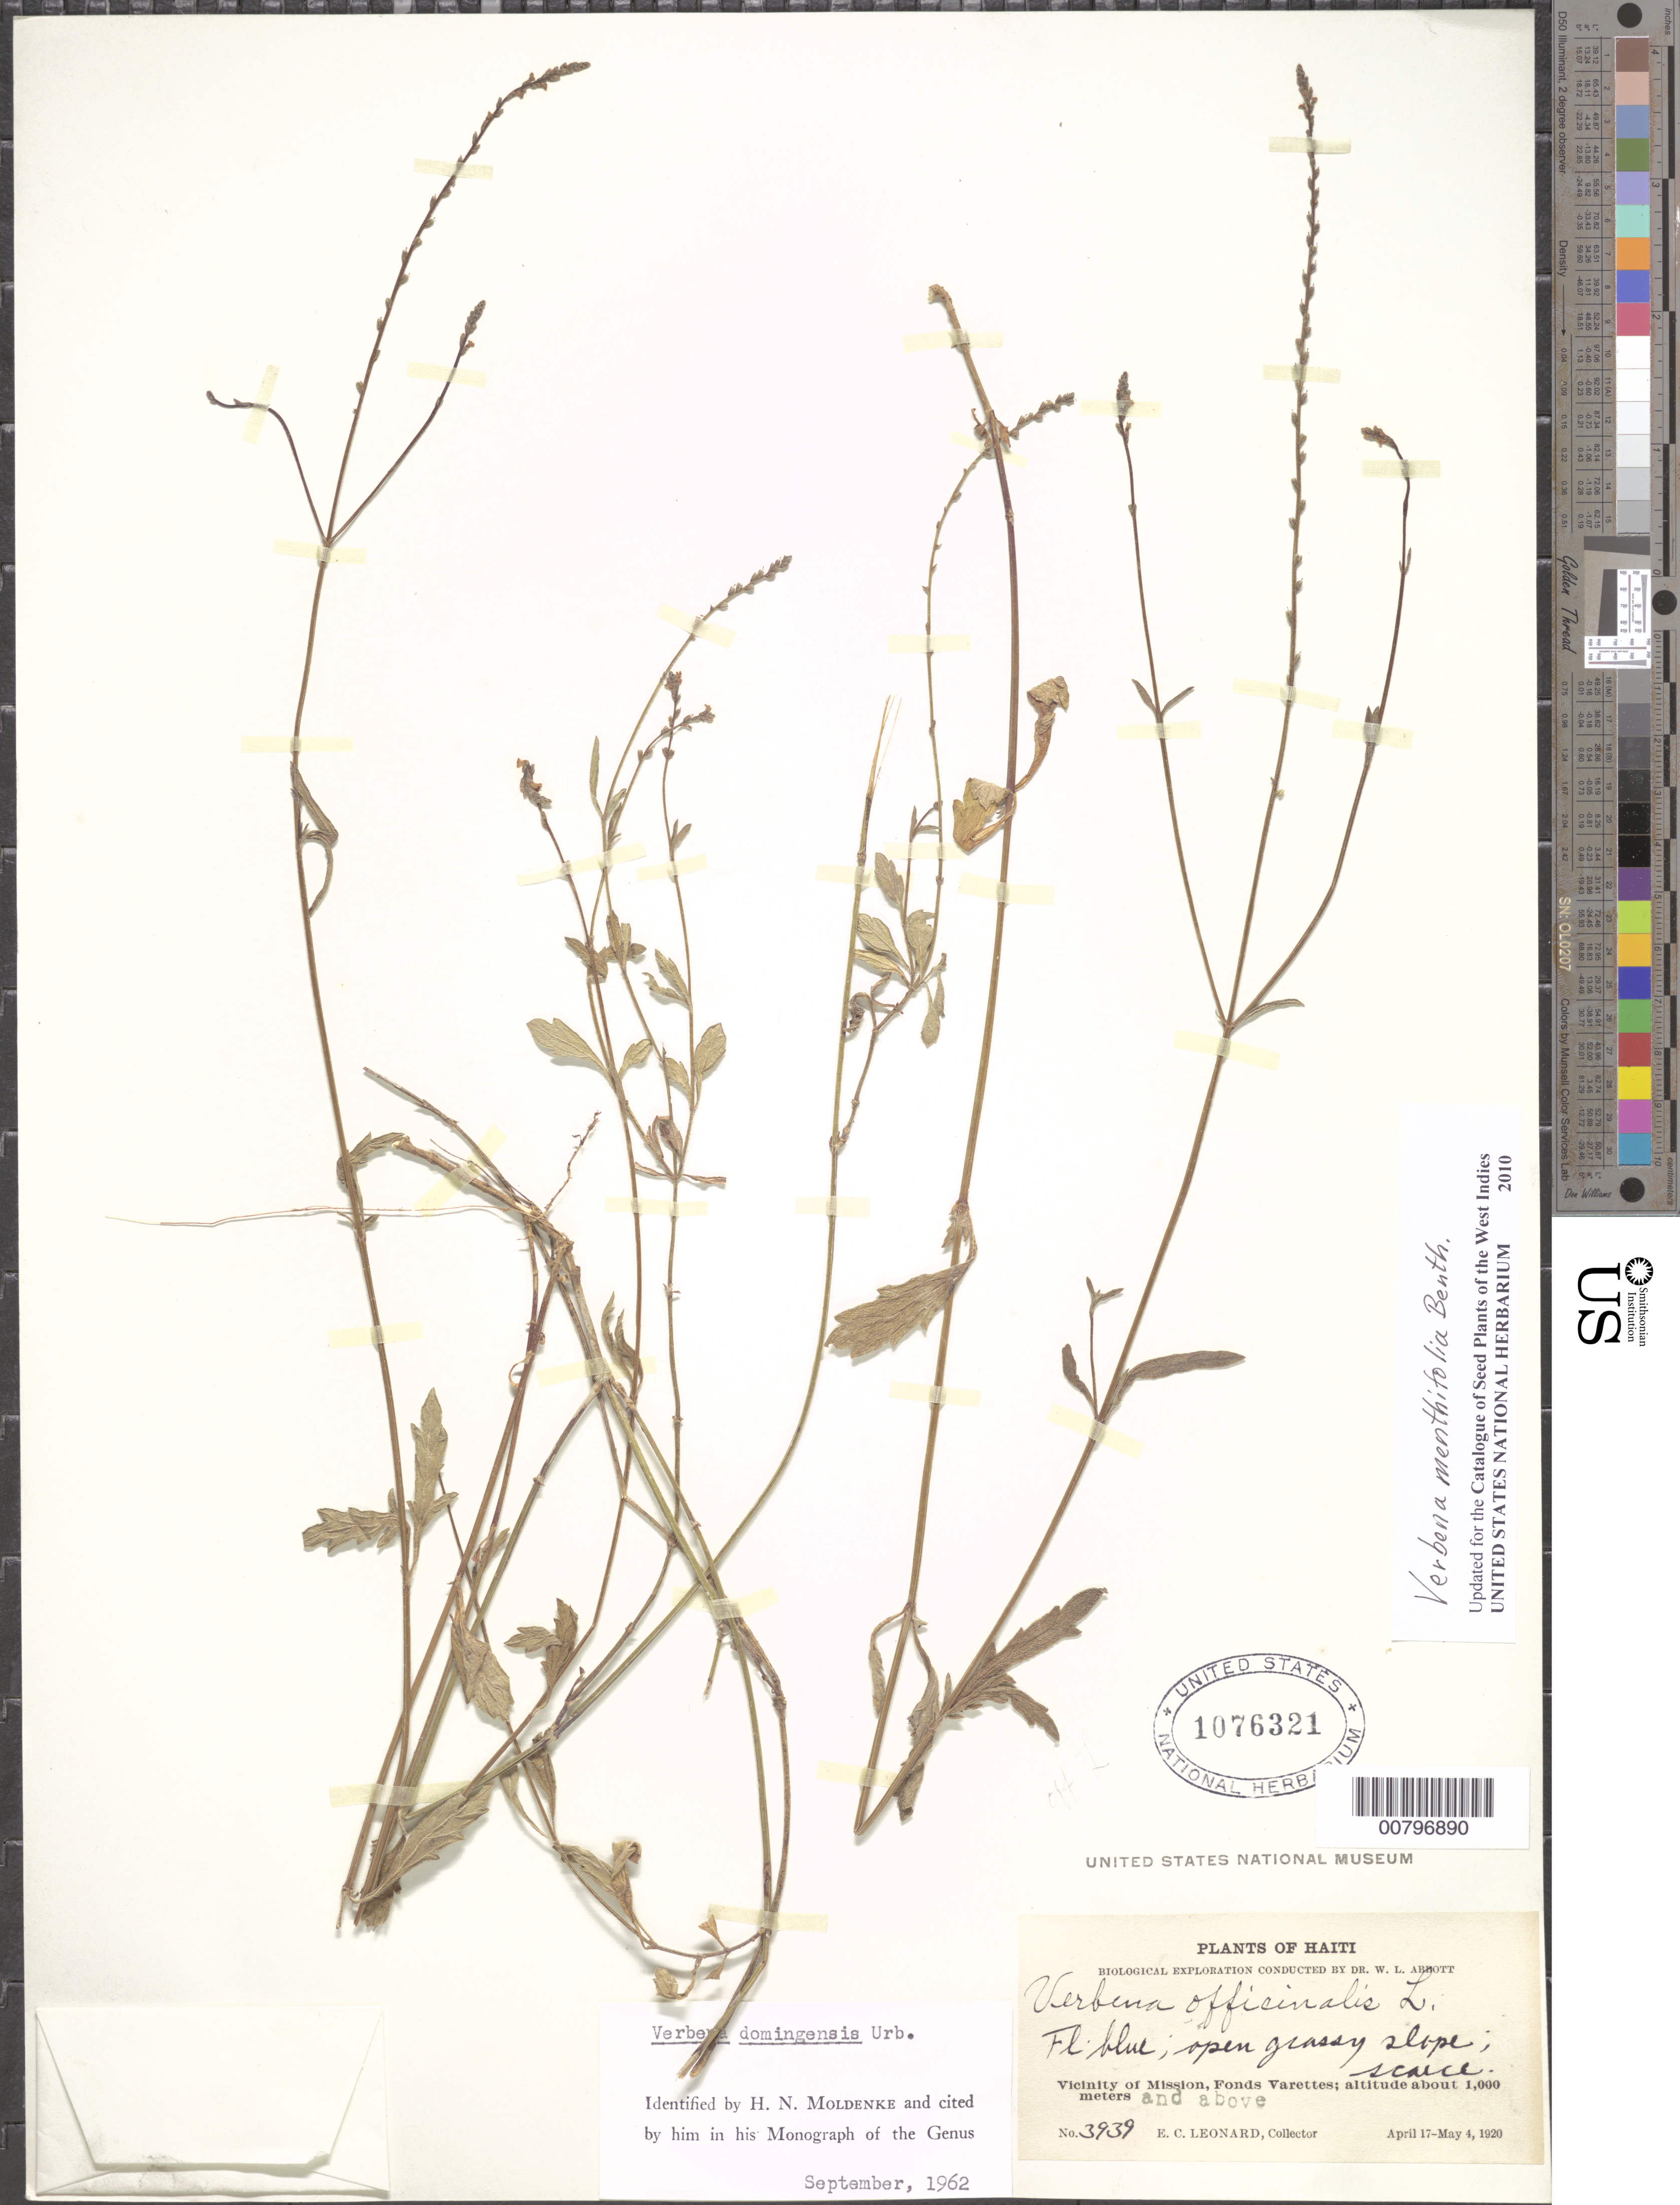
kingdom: Plantae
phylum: Tracheophyta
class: Magnoliopsida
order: Lamiales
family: Verbenaceae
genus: Verbena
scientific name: Verbena officinalis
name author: L.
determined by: Moldenke, H. N.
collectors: E. C. Leonard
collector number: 3939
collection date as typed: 17 Apr 1920 to 05 May 1920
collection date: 1920-04-17/1920-05-05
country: Haiti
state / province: Ouest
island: Hispaniola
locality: Vicinity of Mission, Fond Verrettes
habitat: Open grassy slope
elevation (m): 1000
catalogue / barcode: US 1076321